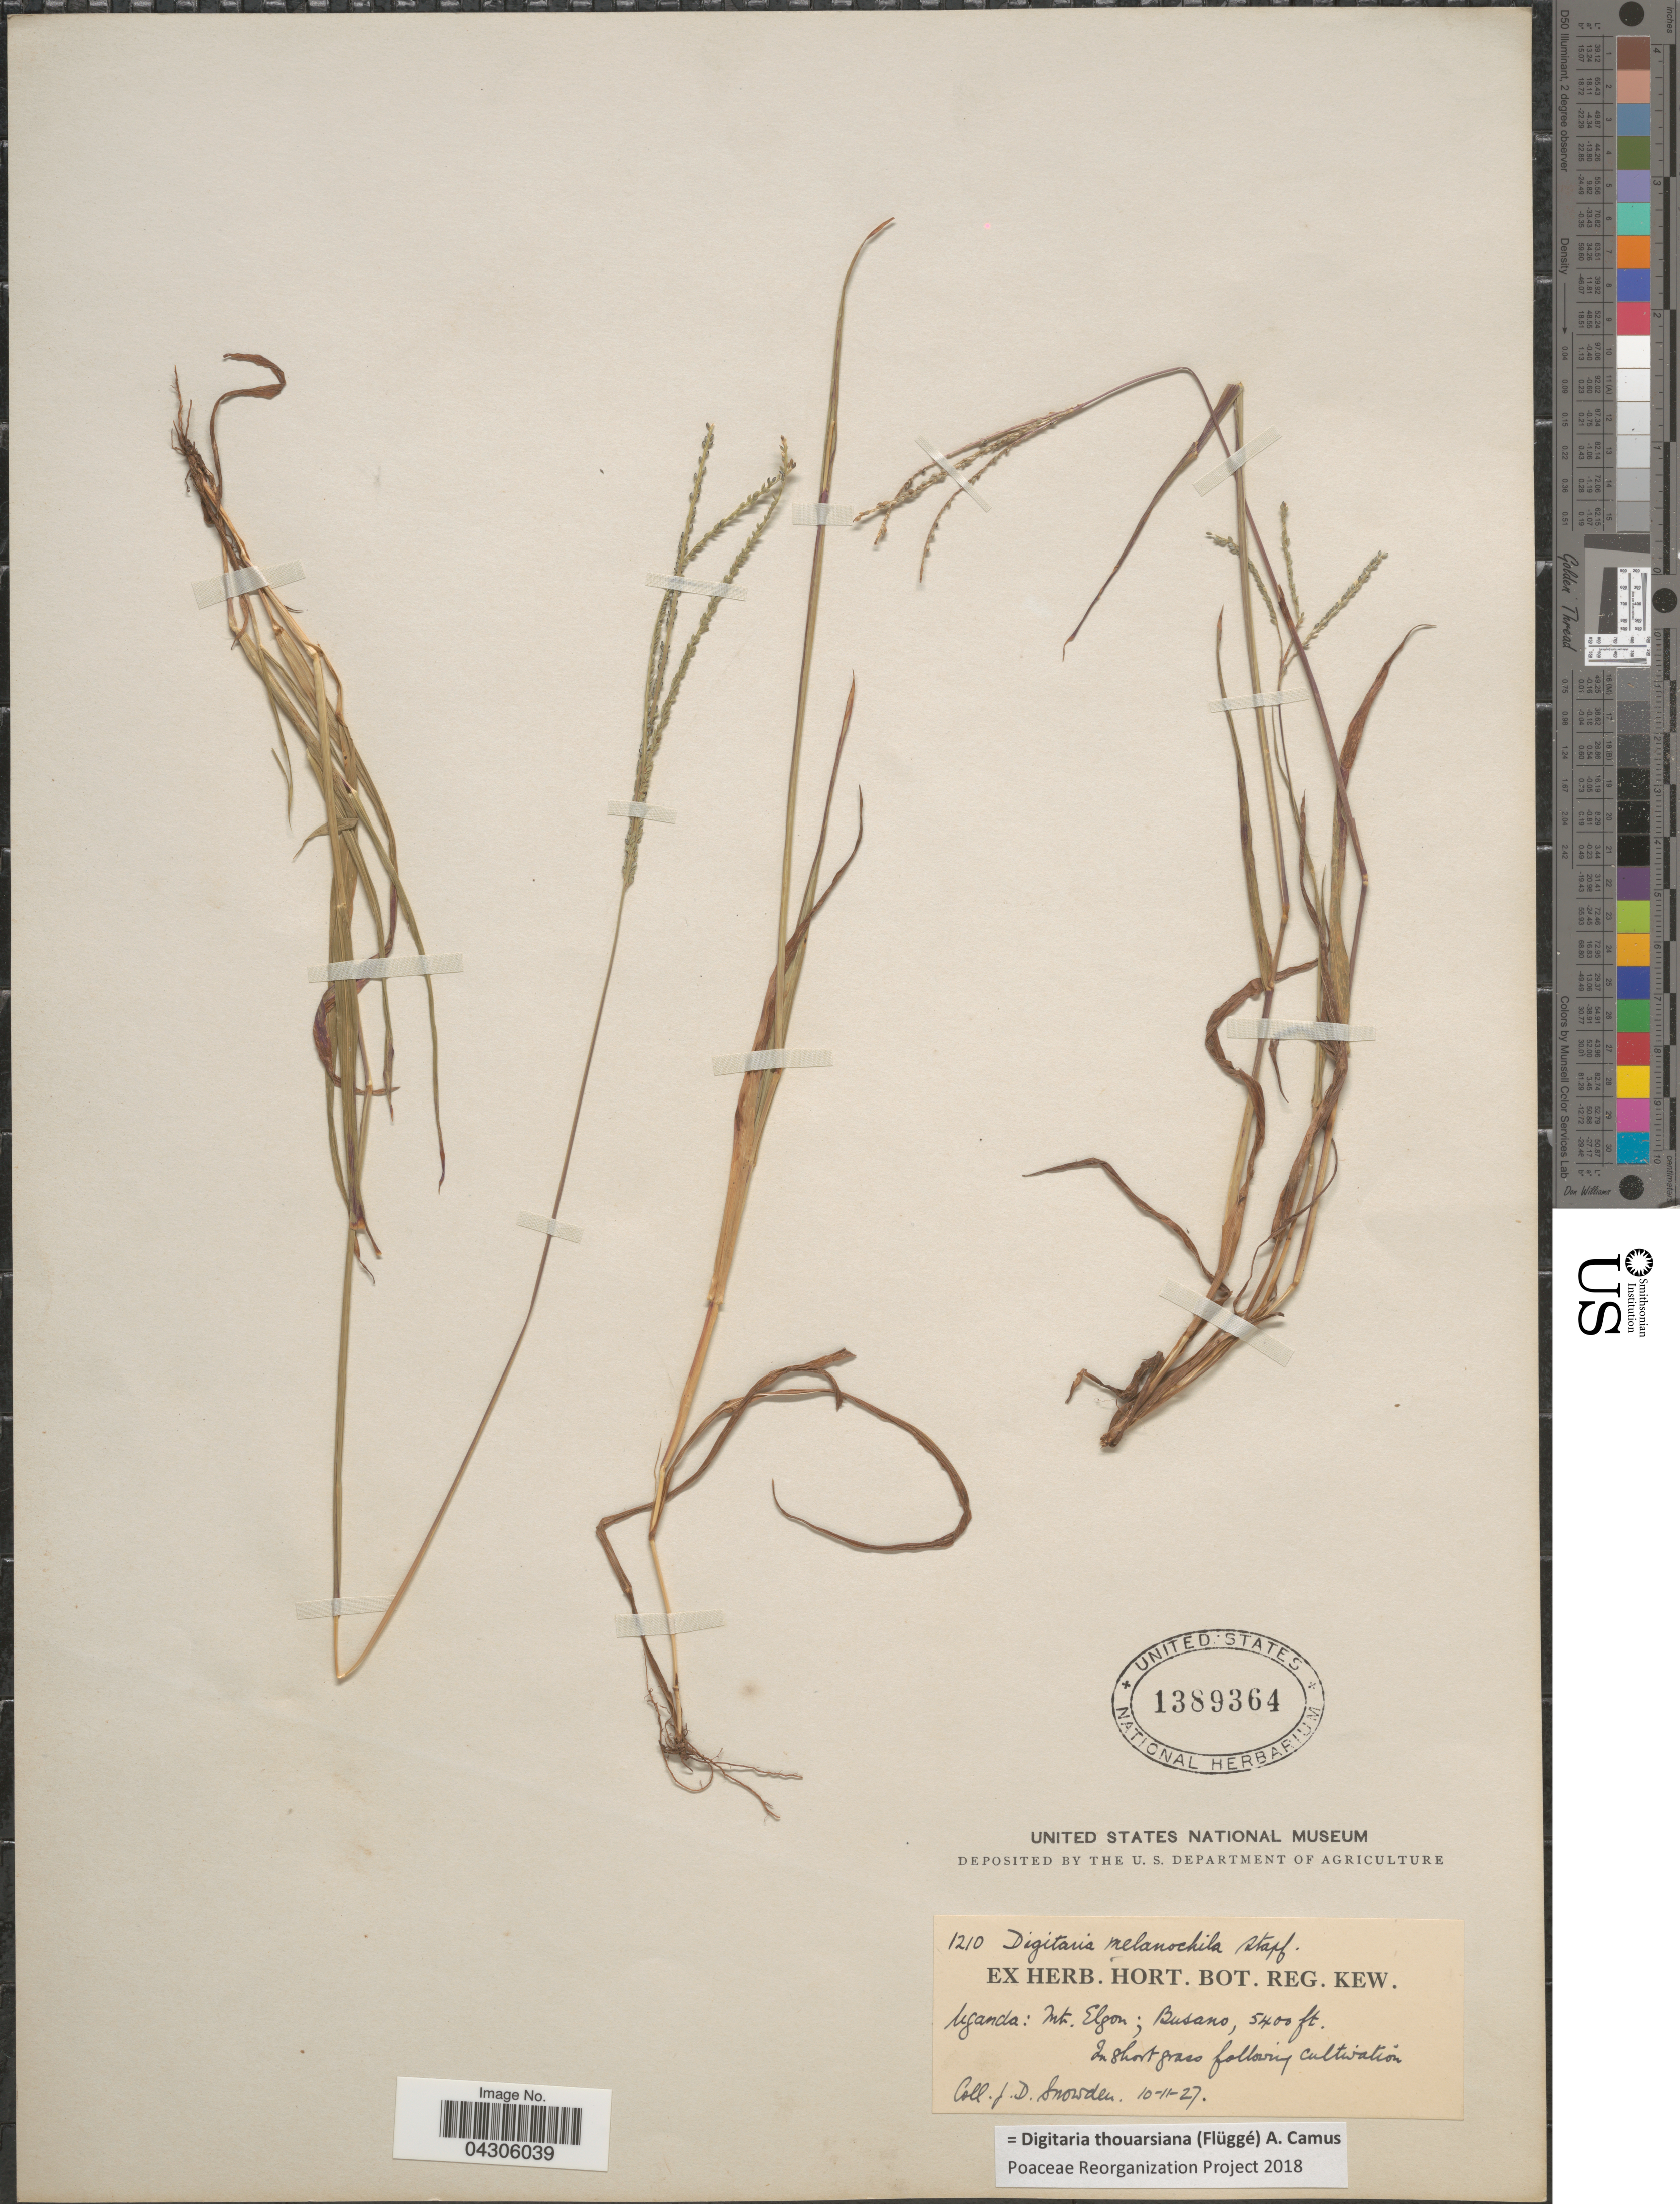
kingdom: Plantae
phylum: Tracheophyta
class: Liliopsida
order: Poales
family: Poaceae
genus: Digitaria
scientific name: Digitaria thouarsiana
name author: (Flüggé) A. Camus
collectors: J. Snowden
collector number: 1210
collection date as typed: Transcribed d/m/y: 10/11/27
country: Uganda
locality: Mt. Elgon; Bulago.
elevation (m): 1646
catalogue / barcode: US 1389364